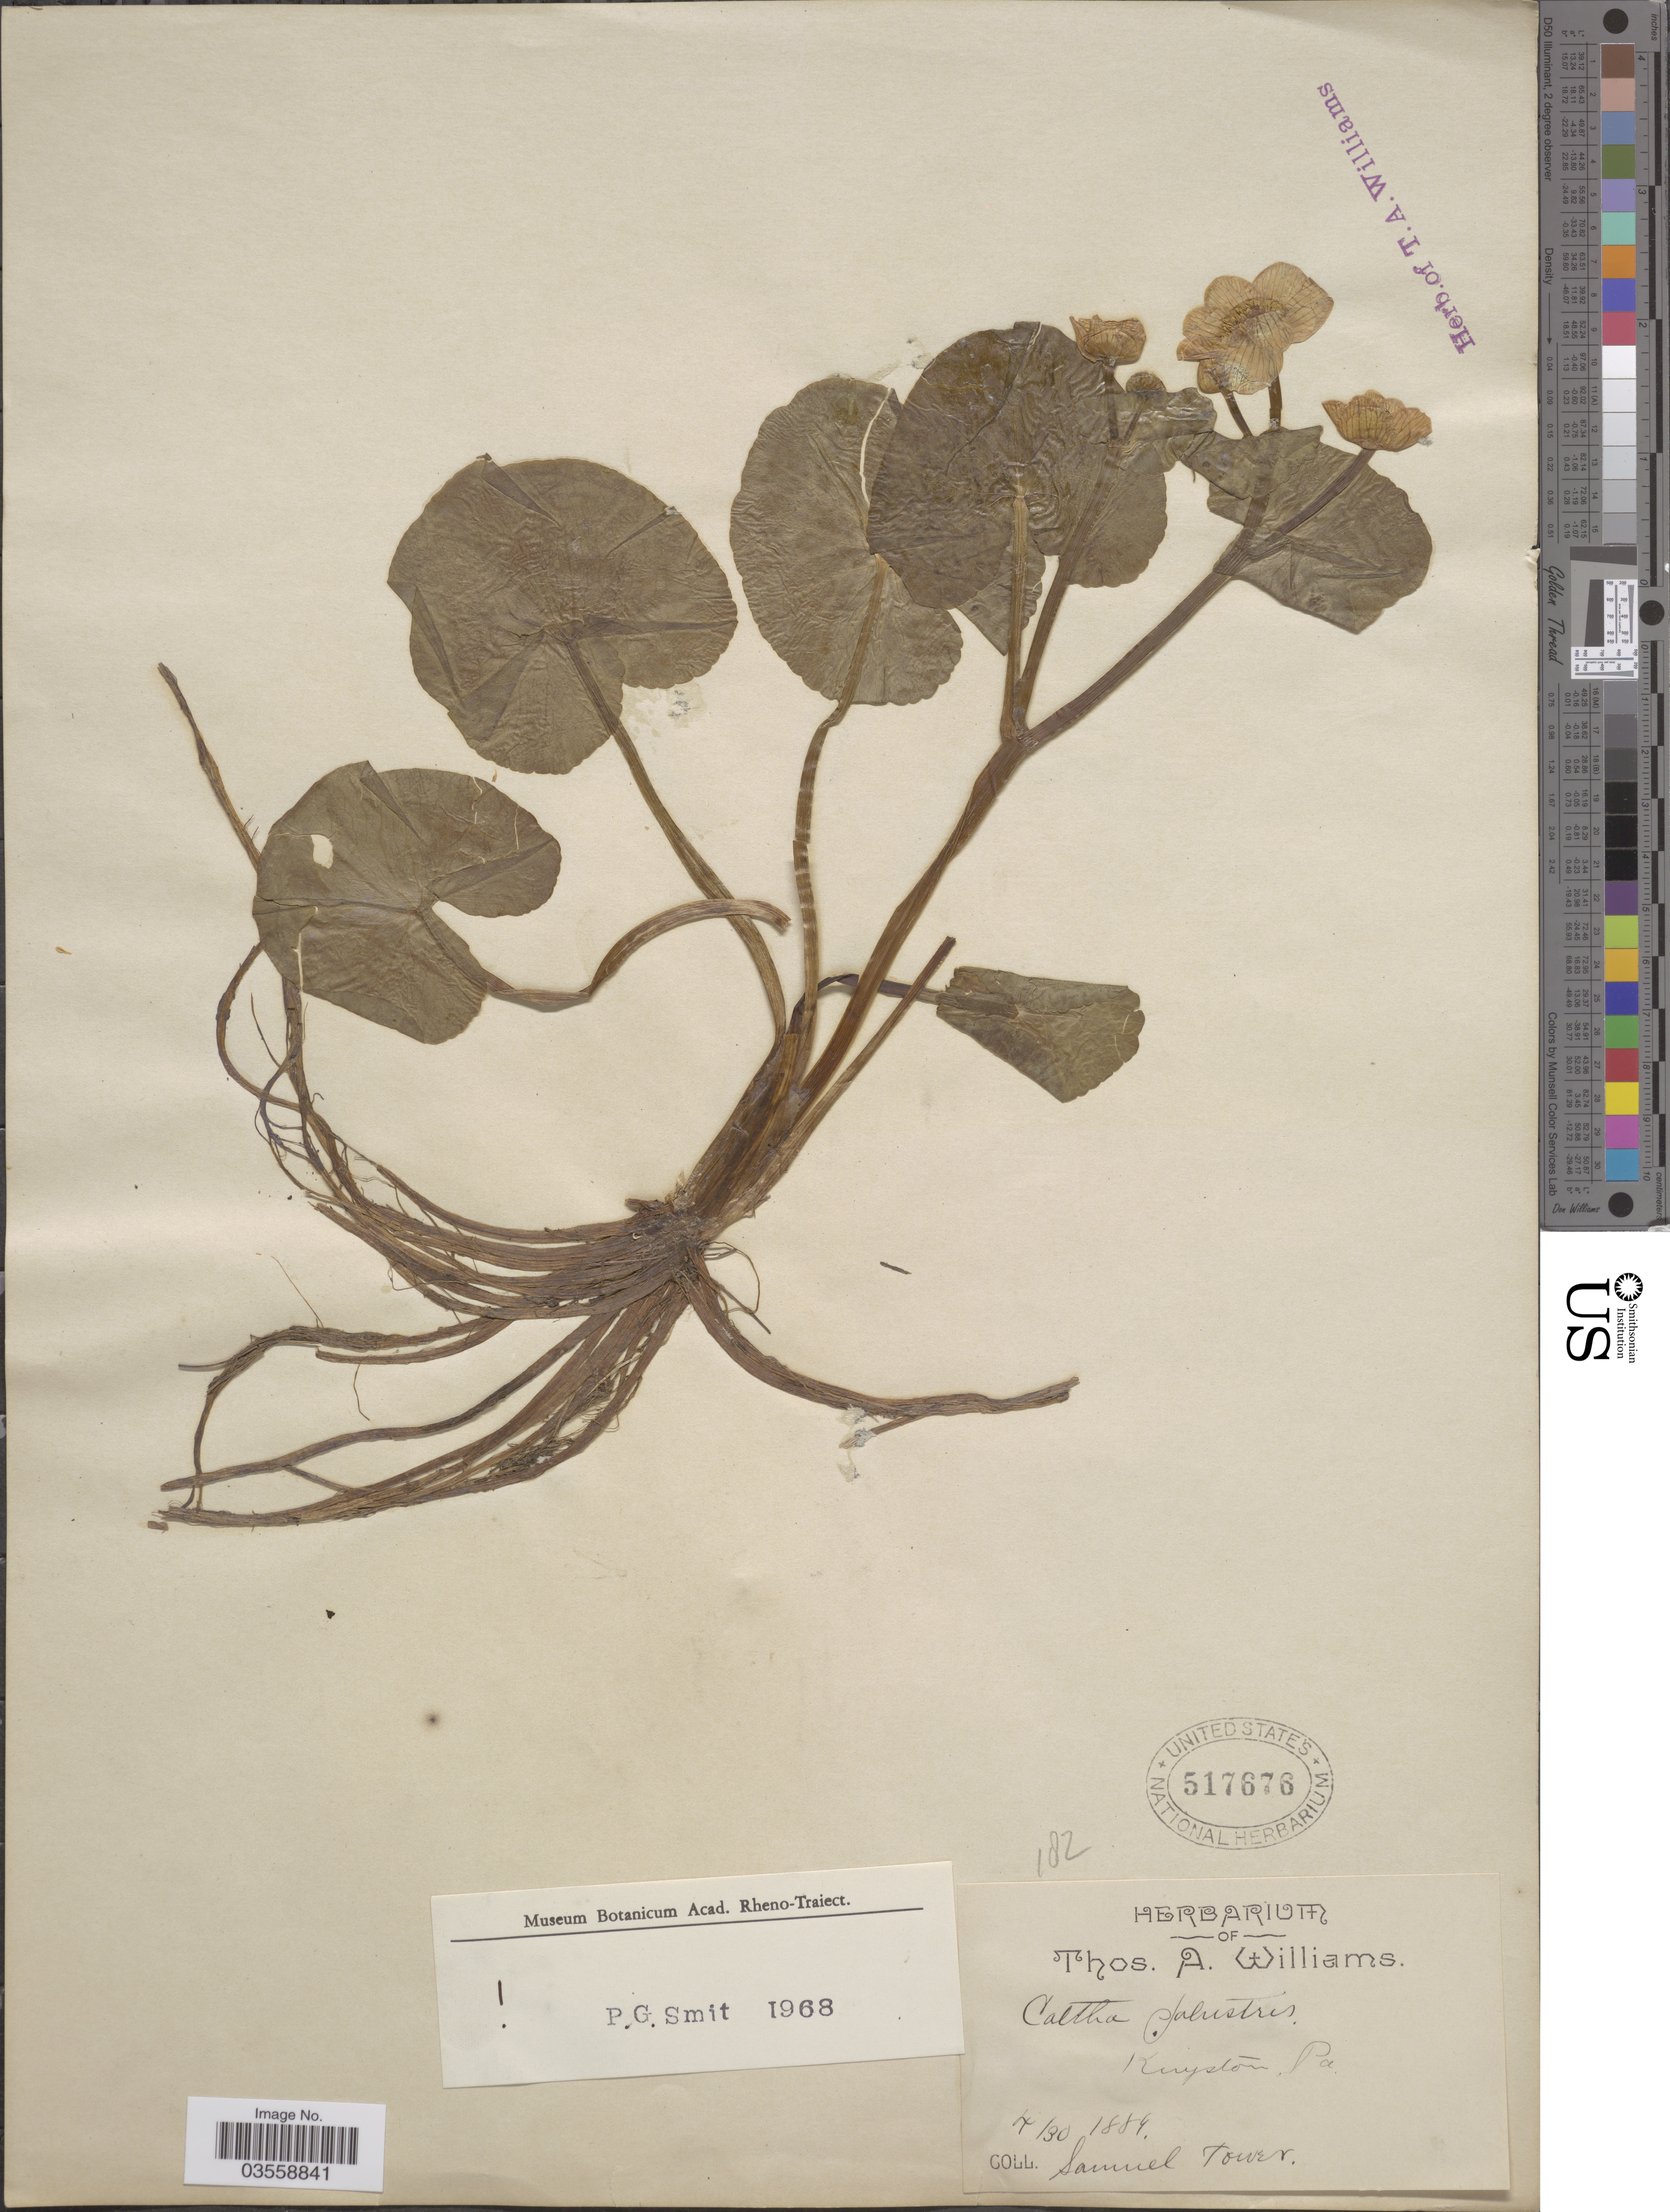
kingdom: Plantae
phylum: Tracheophyta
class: Magnoliopsida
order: Ranunculales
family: Ranunculaceae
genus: Caltha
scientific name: Caltha palustris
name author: L.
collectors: S. Tower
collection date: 1889-04-30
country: United States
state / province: Pennsylvania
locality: Kingston.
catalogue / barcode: US 517676